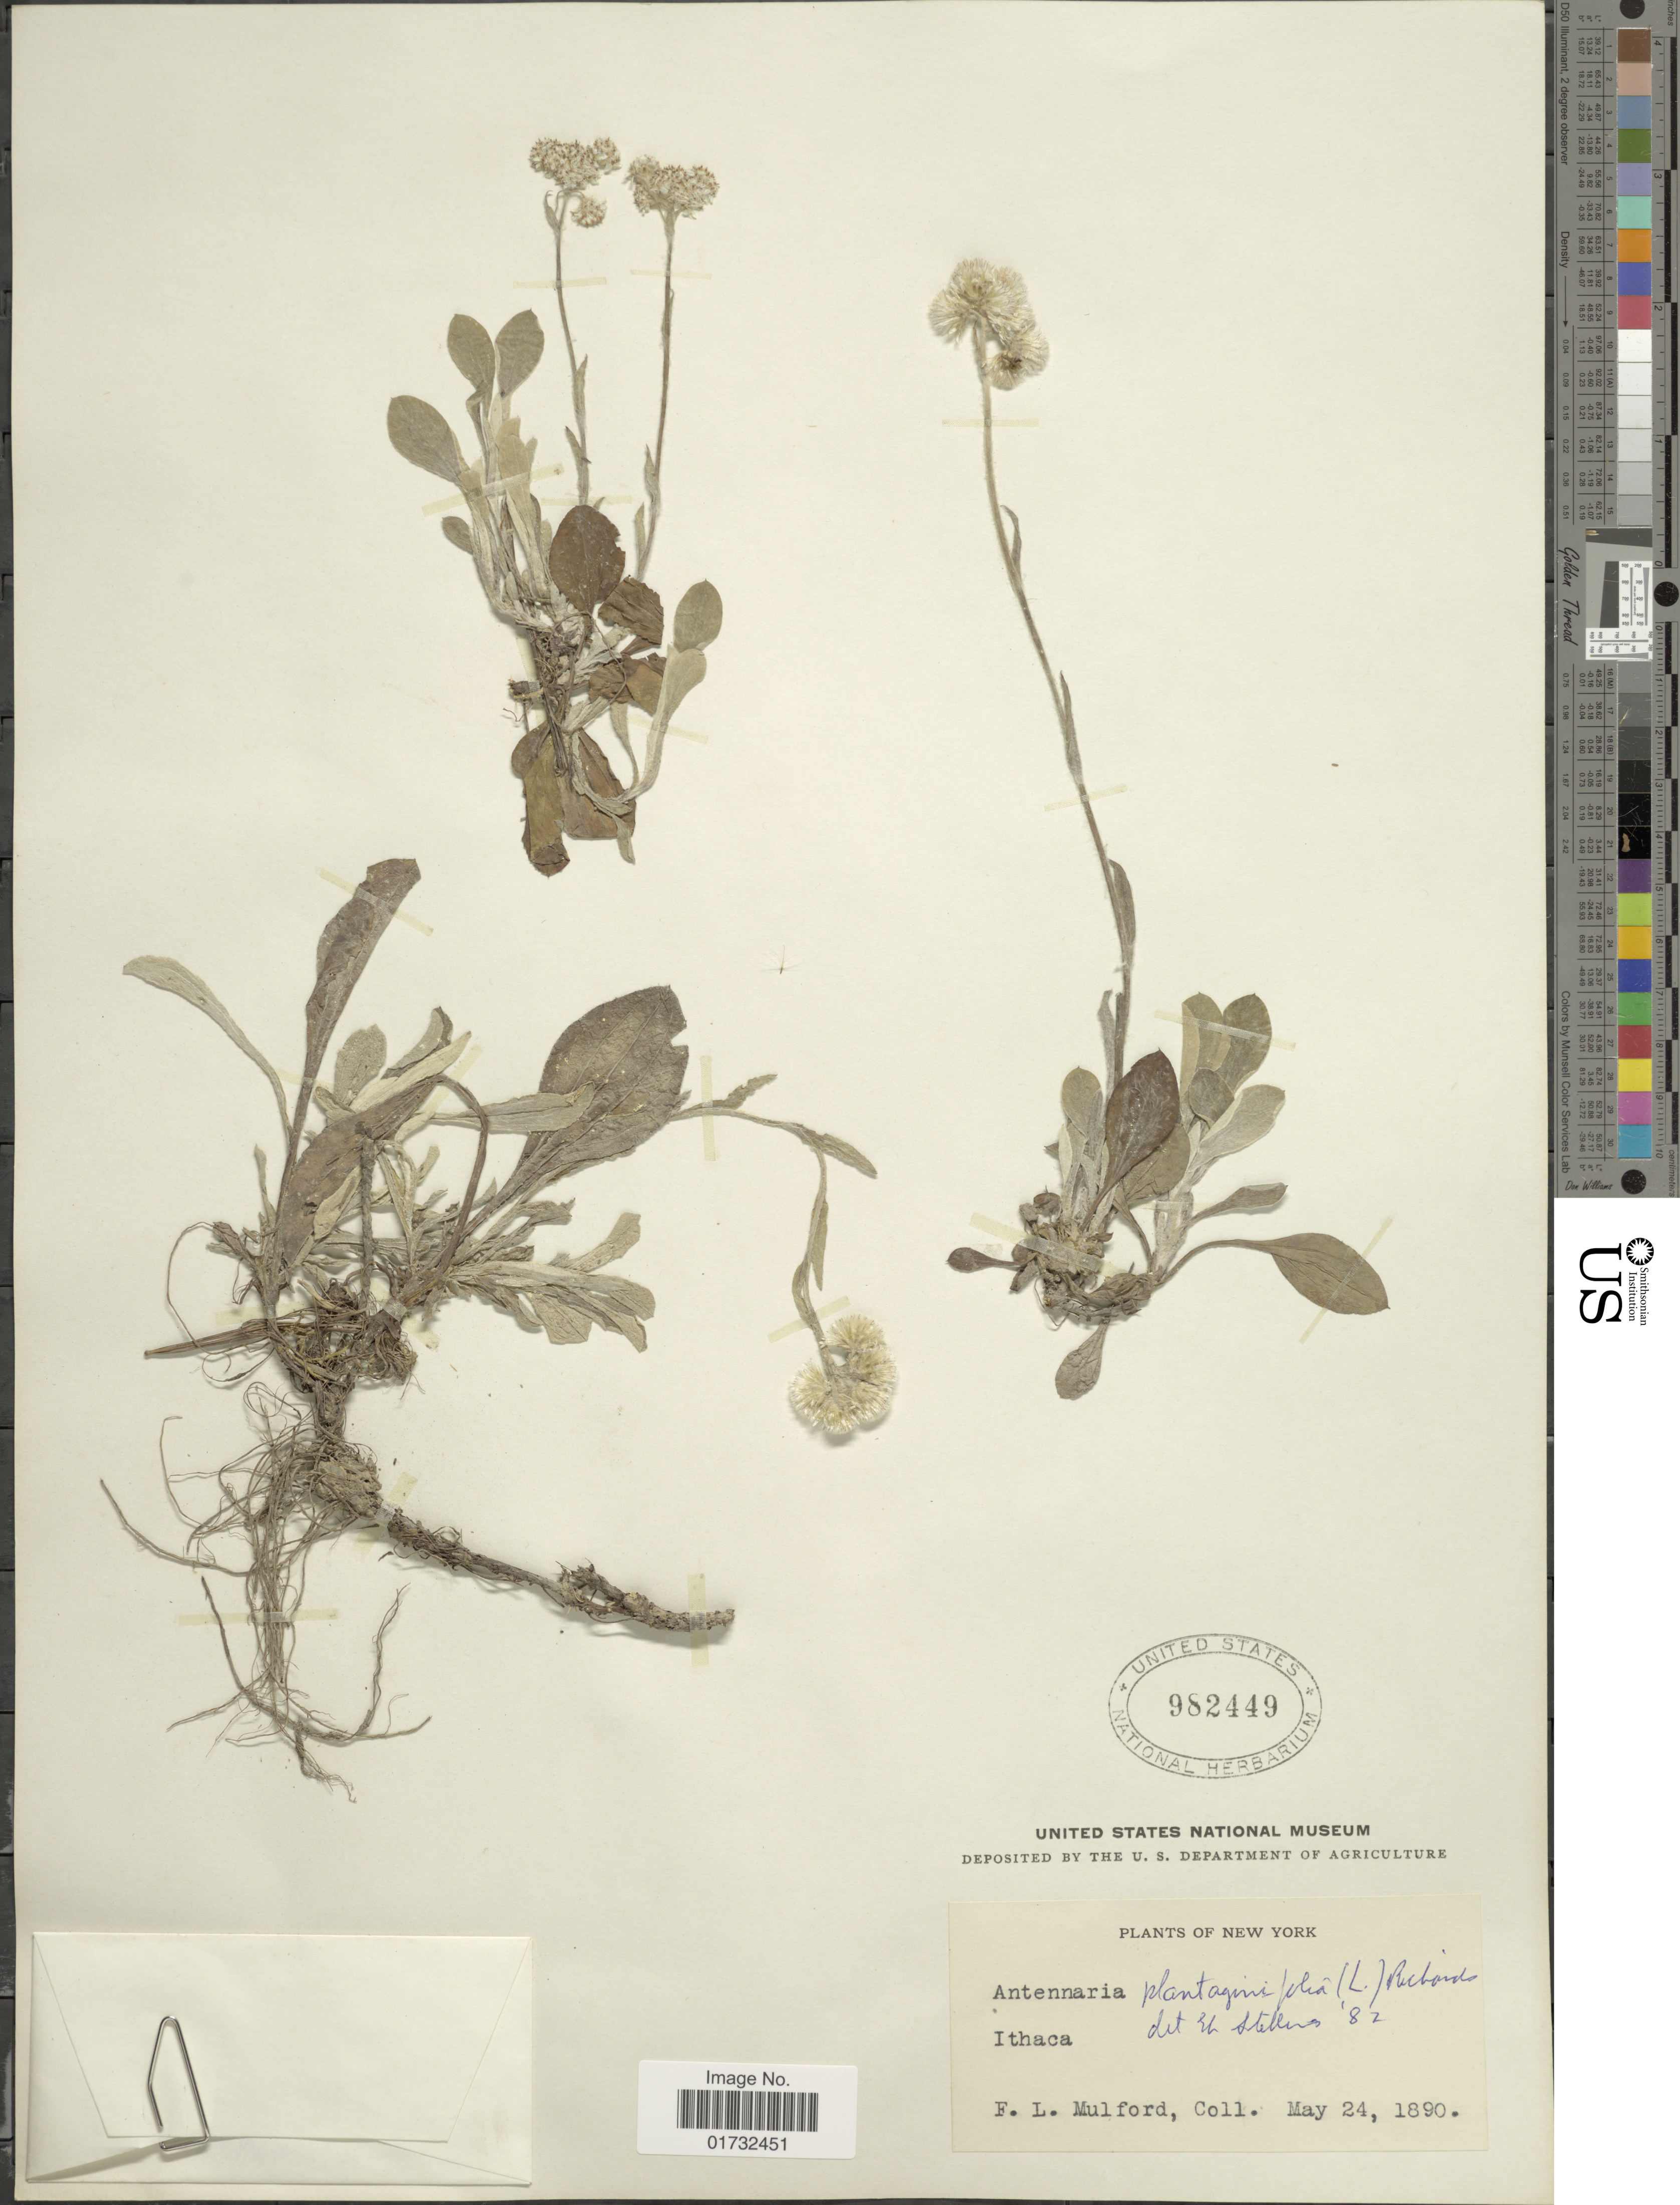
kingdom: Plantae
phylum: Tracheophyta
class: Magnoliopsida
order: Asterales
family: Asteraceae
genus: Antennaria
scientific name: Antennaria plantaginifolia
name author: (L.) Richardson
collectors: F. Mulford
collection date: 1890-05-24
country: United States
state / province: New York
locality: Ithaca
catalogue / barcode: US 982449